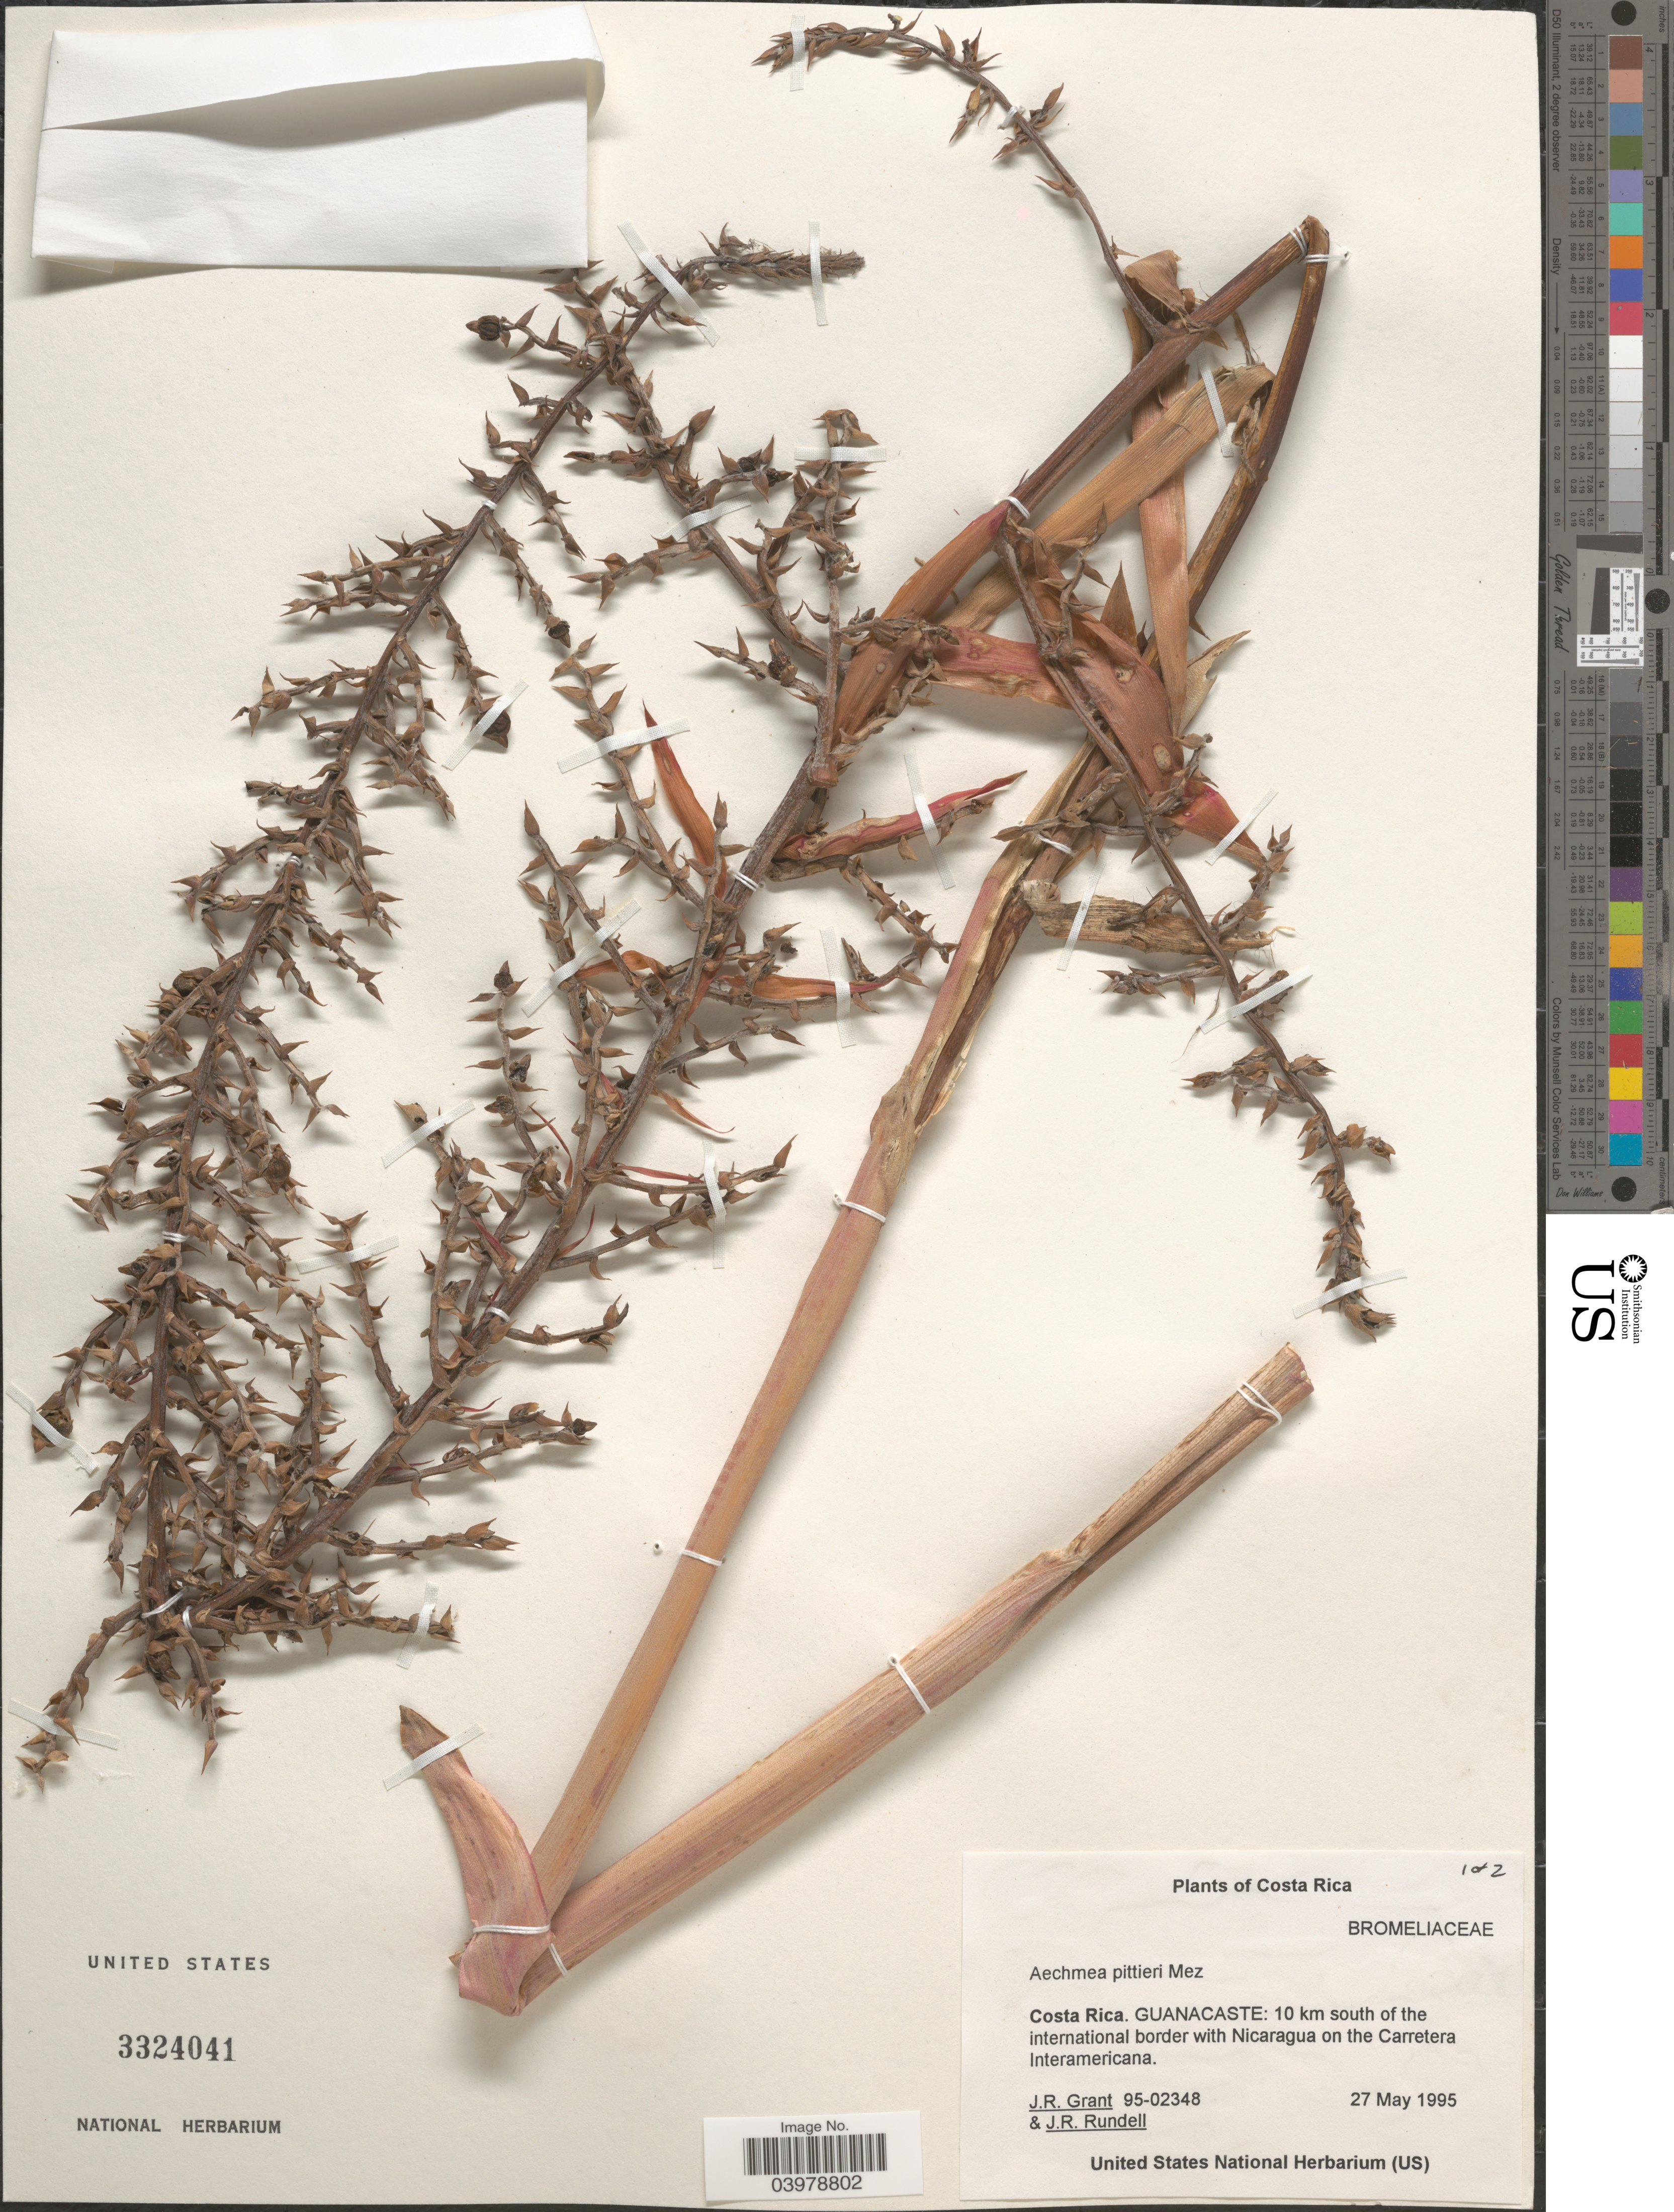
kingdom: Plantae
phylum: Tracheophyta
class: Liliopsida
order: Poales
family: Bromeliaceae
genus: Aechmea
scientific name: Aechmea pittieri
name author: Mez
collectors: J. Grant & J. R. Rundell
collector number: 95-02348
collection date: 1995-05-27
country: Costa Rica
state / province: Guanacaste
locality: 10 km south of the international border with Nicaragua on the Carretera Interamericana.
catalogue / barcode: US 3324041